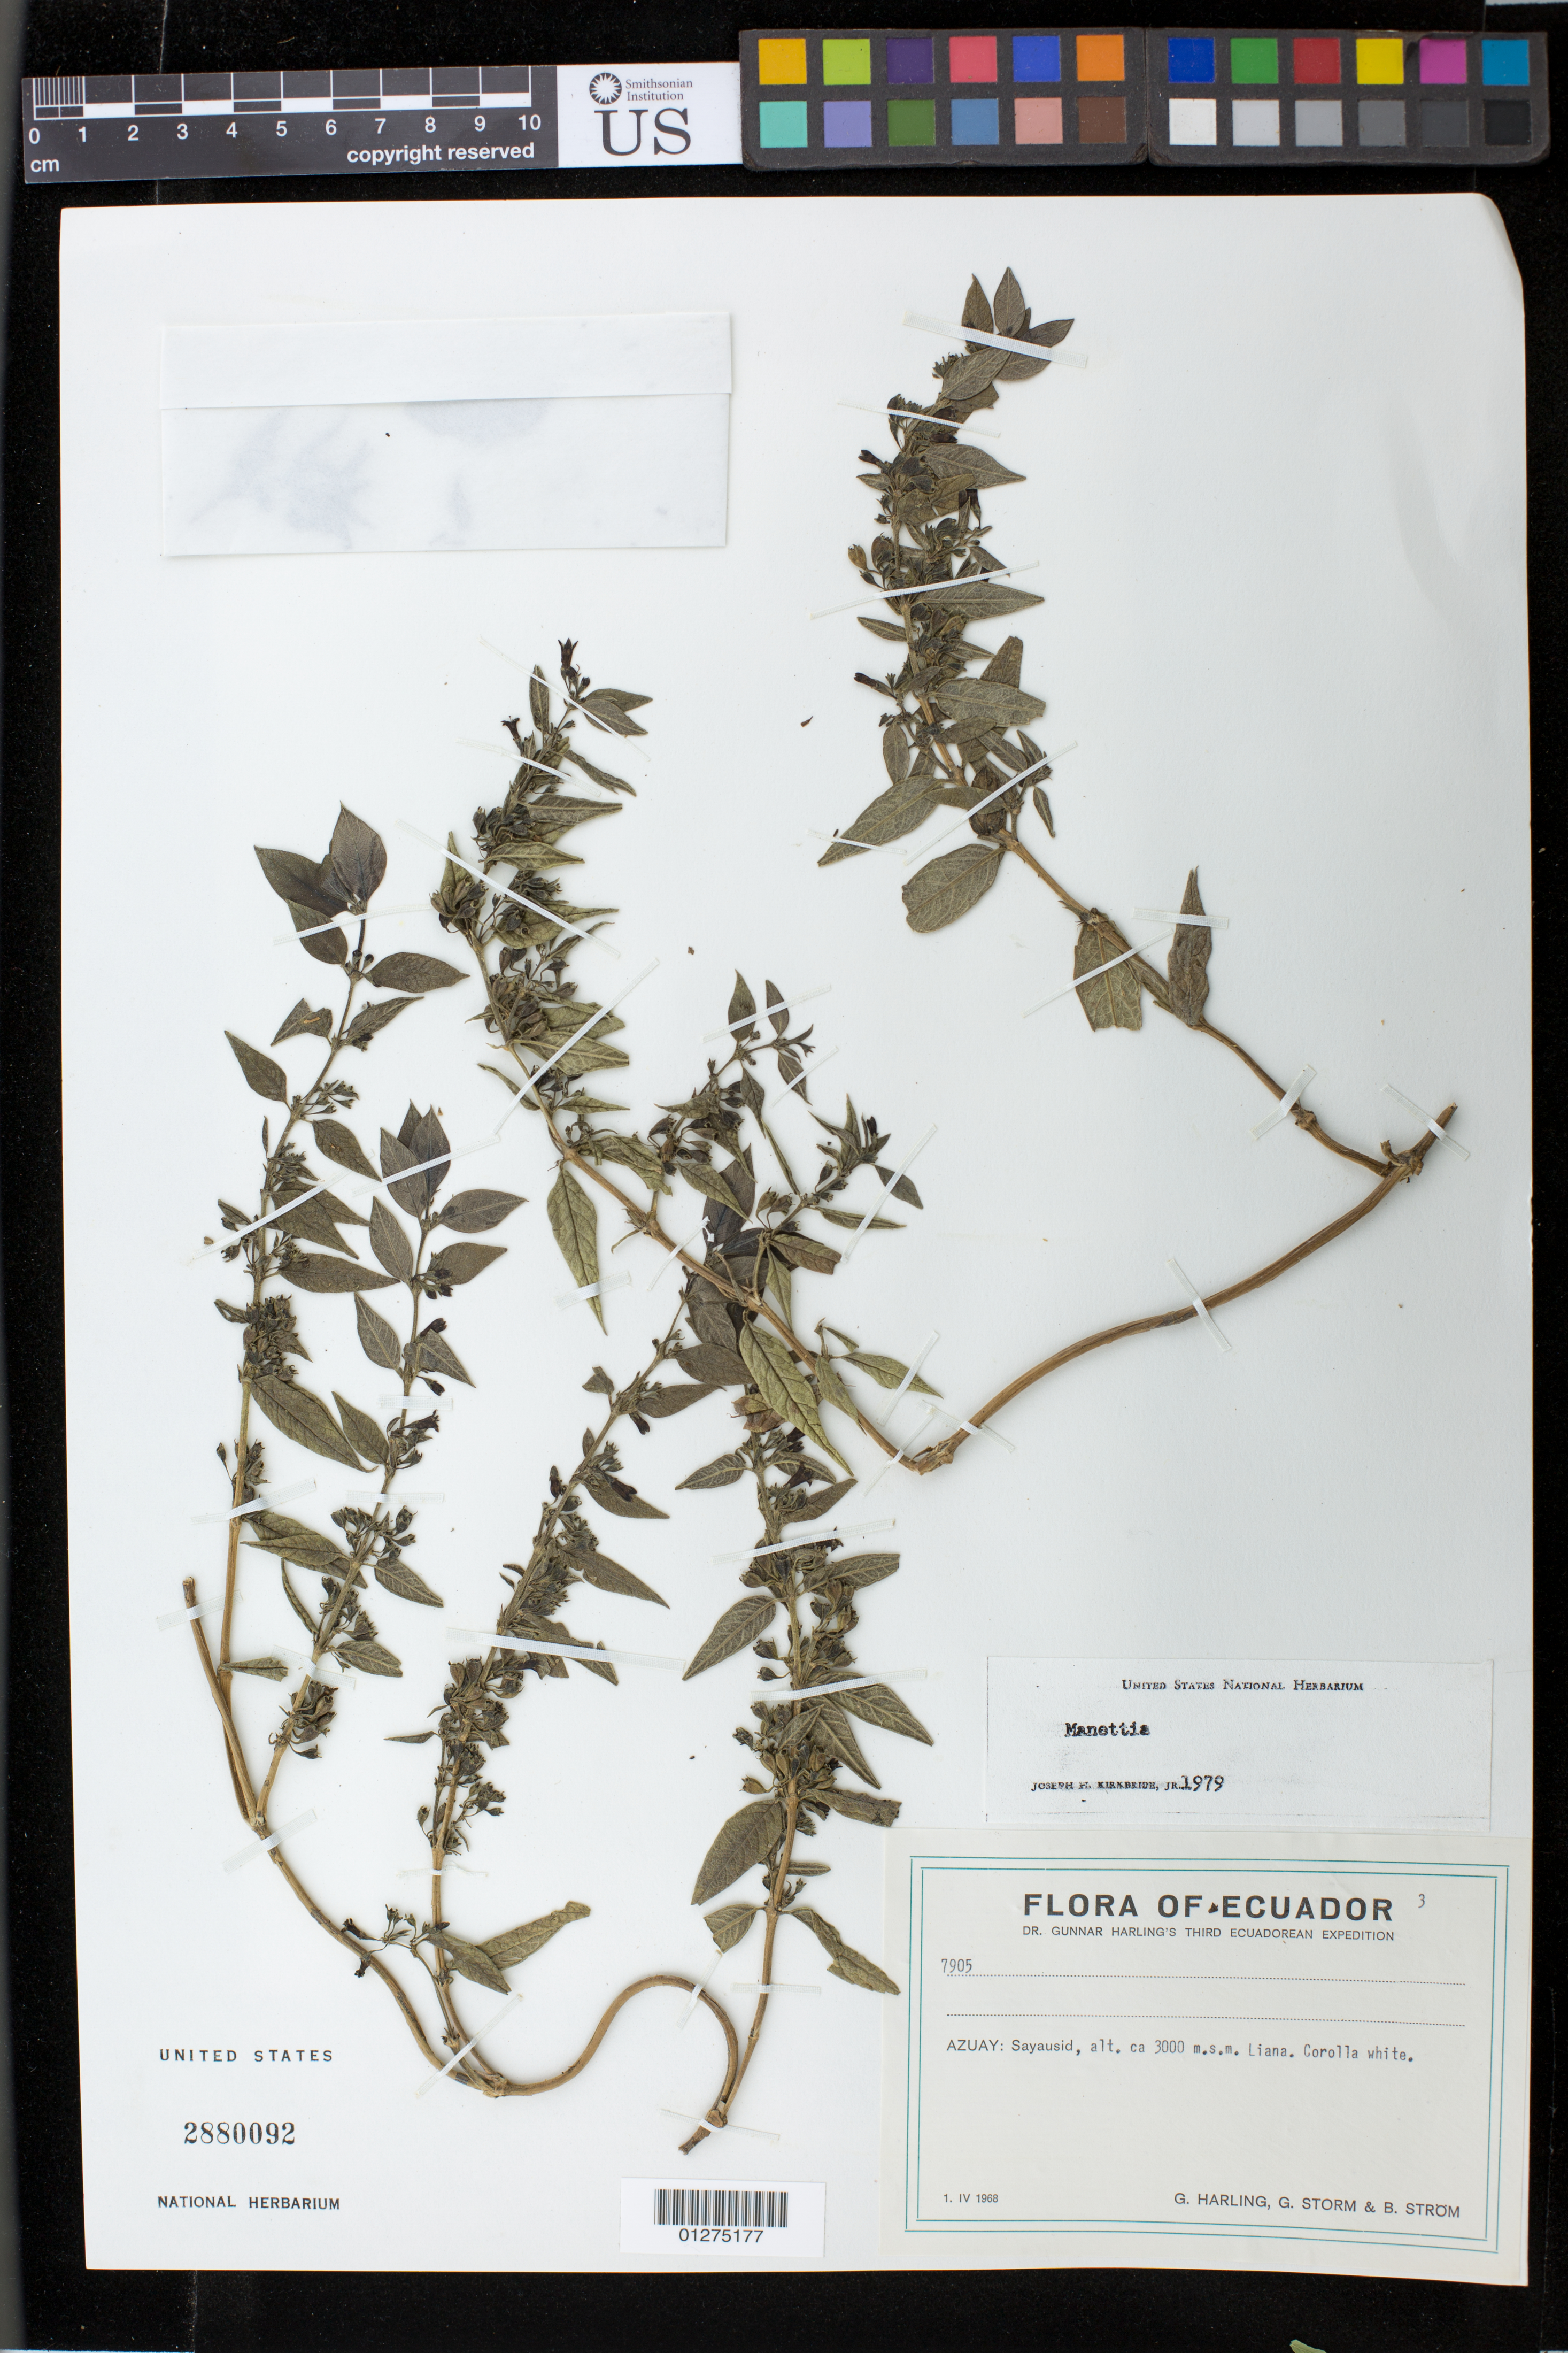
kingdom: Plantae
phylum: Tracheophyta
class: Magnoliopsida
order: Gentianales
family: Rubiaceae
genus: Manettia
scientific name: Manettia sp.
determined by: Kirkbride, J. H., Jr.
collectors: G. Harling, G. Storm & B. Ström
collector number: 7905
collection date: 1968-04-01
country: Ecuador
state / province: Azuay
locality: Sayausid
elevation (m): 3000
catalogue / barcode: US 2880092